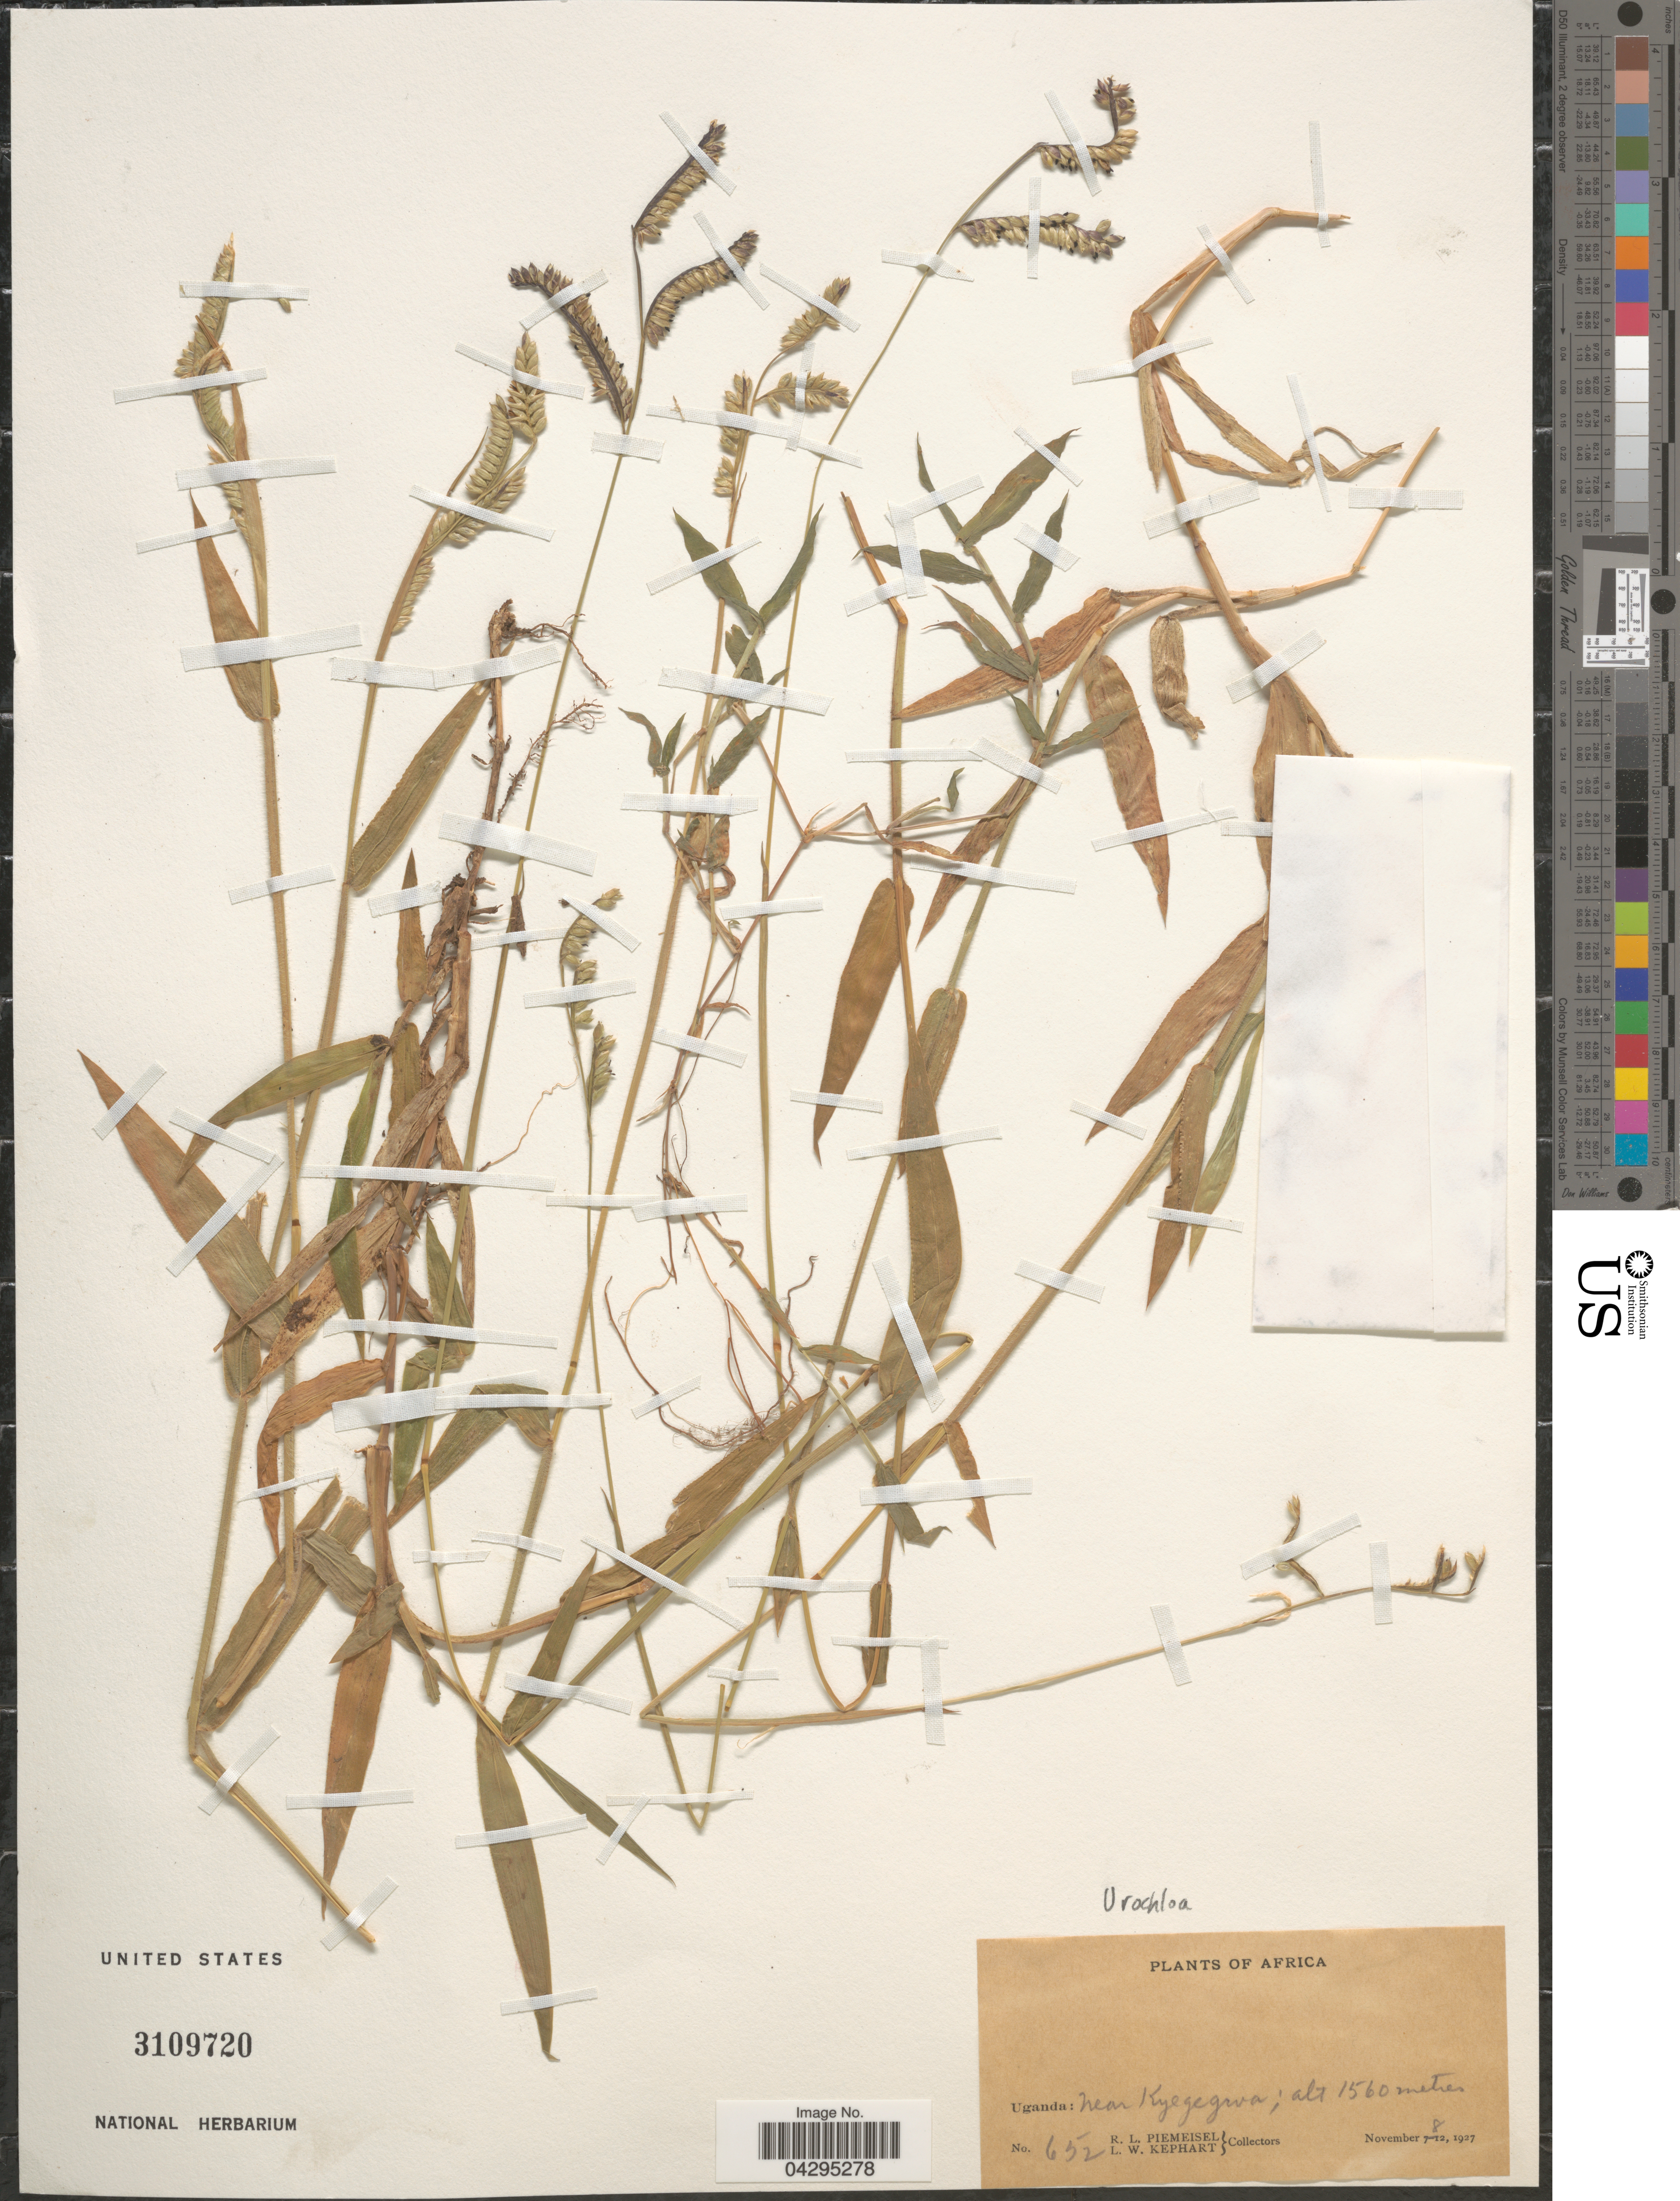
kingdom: Plantae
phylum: Tracheophyta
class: Liliopsida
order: Poales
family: Poaceae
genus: Urochloa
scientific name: Urochloa sp.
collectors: R. L. Piemeisel & L. W. Kephart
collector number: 652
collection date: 1927-11-08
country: Uganda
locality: Near Kyegegwa.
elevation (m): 1560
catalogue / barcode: US 3109720